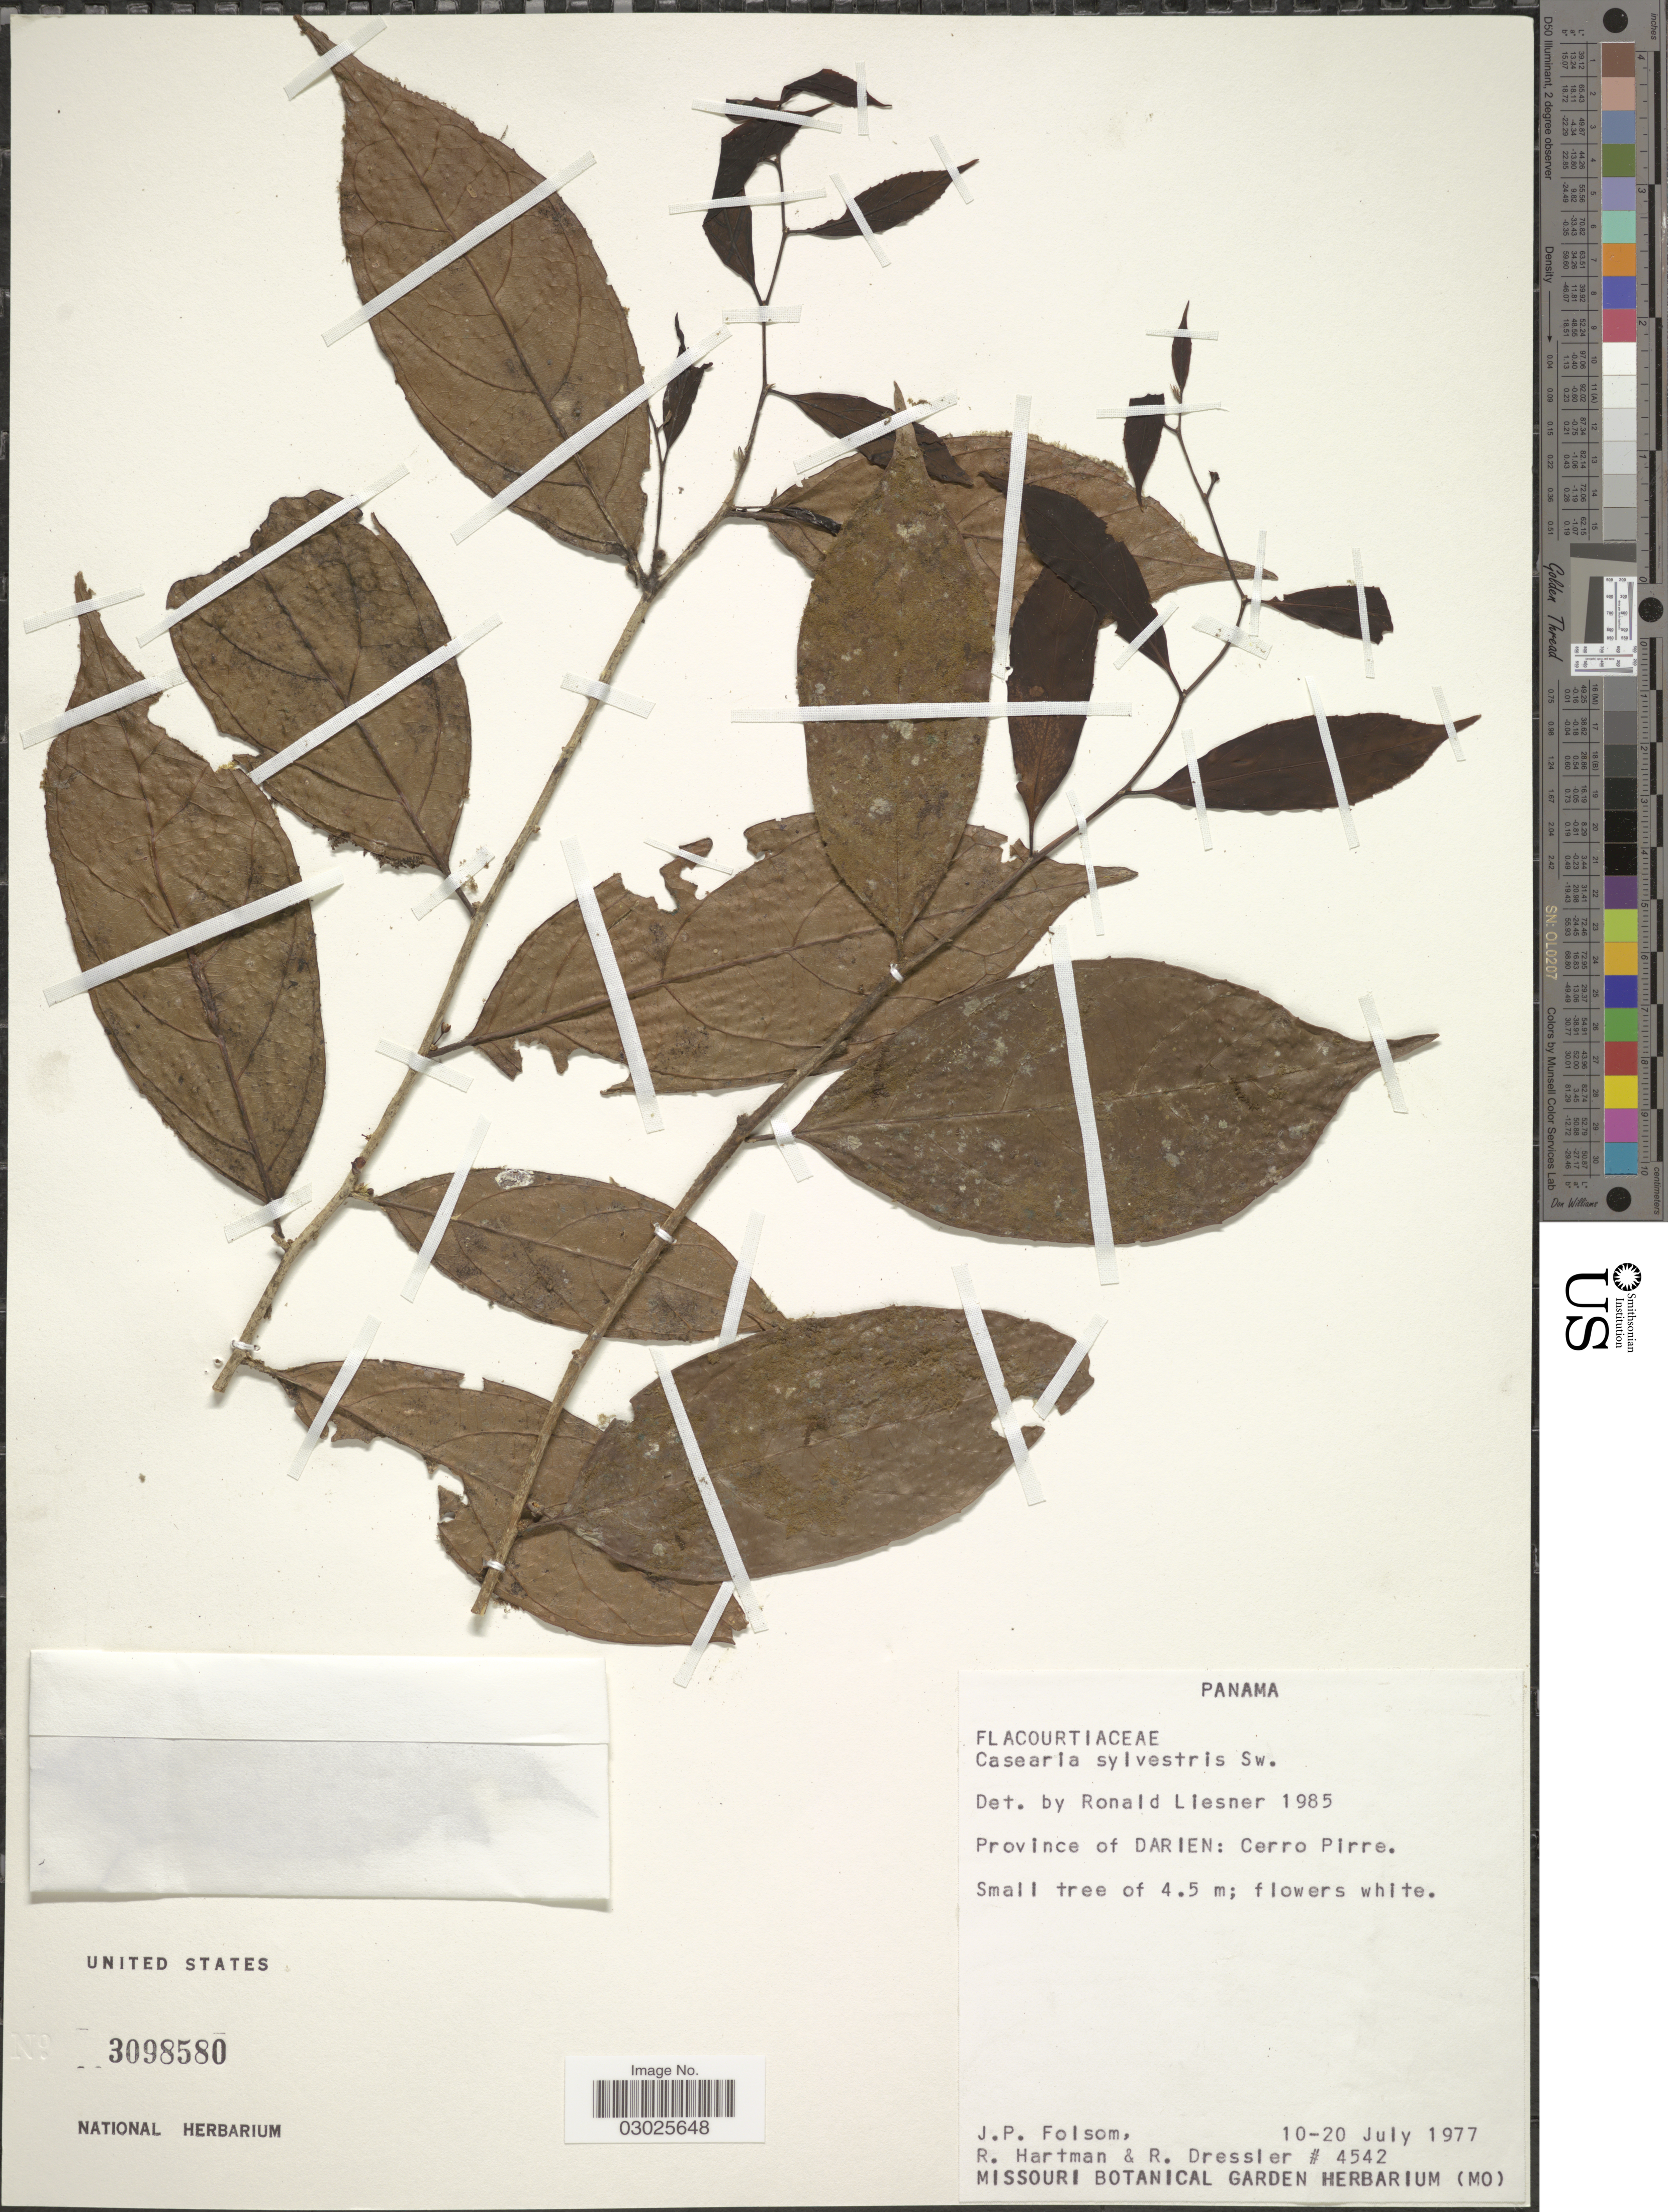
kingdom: Plantae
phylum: Tracheophyta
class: Magnoliopsida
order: Malpighiales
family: Salicaceae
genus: Casearia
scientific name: Casearia sylvestris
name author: Sw.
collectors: J. P. Folsom, R. W. Hartman & R. Dressler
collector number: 4542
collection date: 1977-07-10/1977-07-20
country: Panama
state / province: Darién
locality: Cerro Pire.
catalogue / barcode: US 3098580